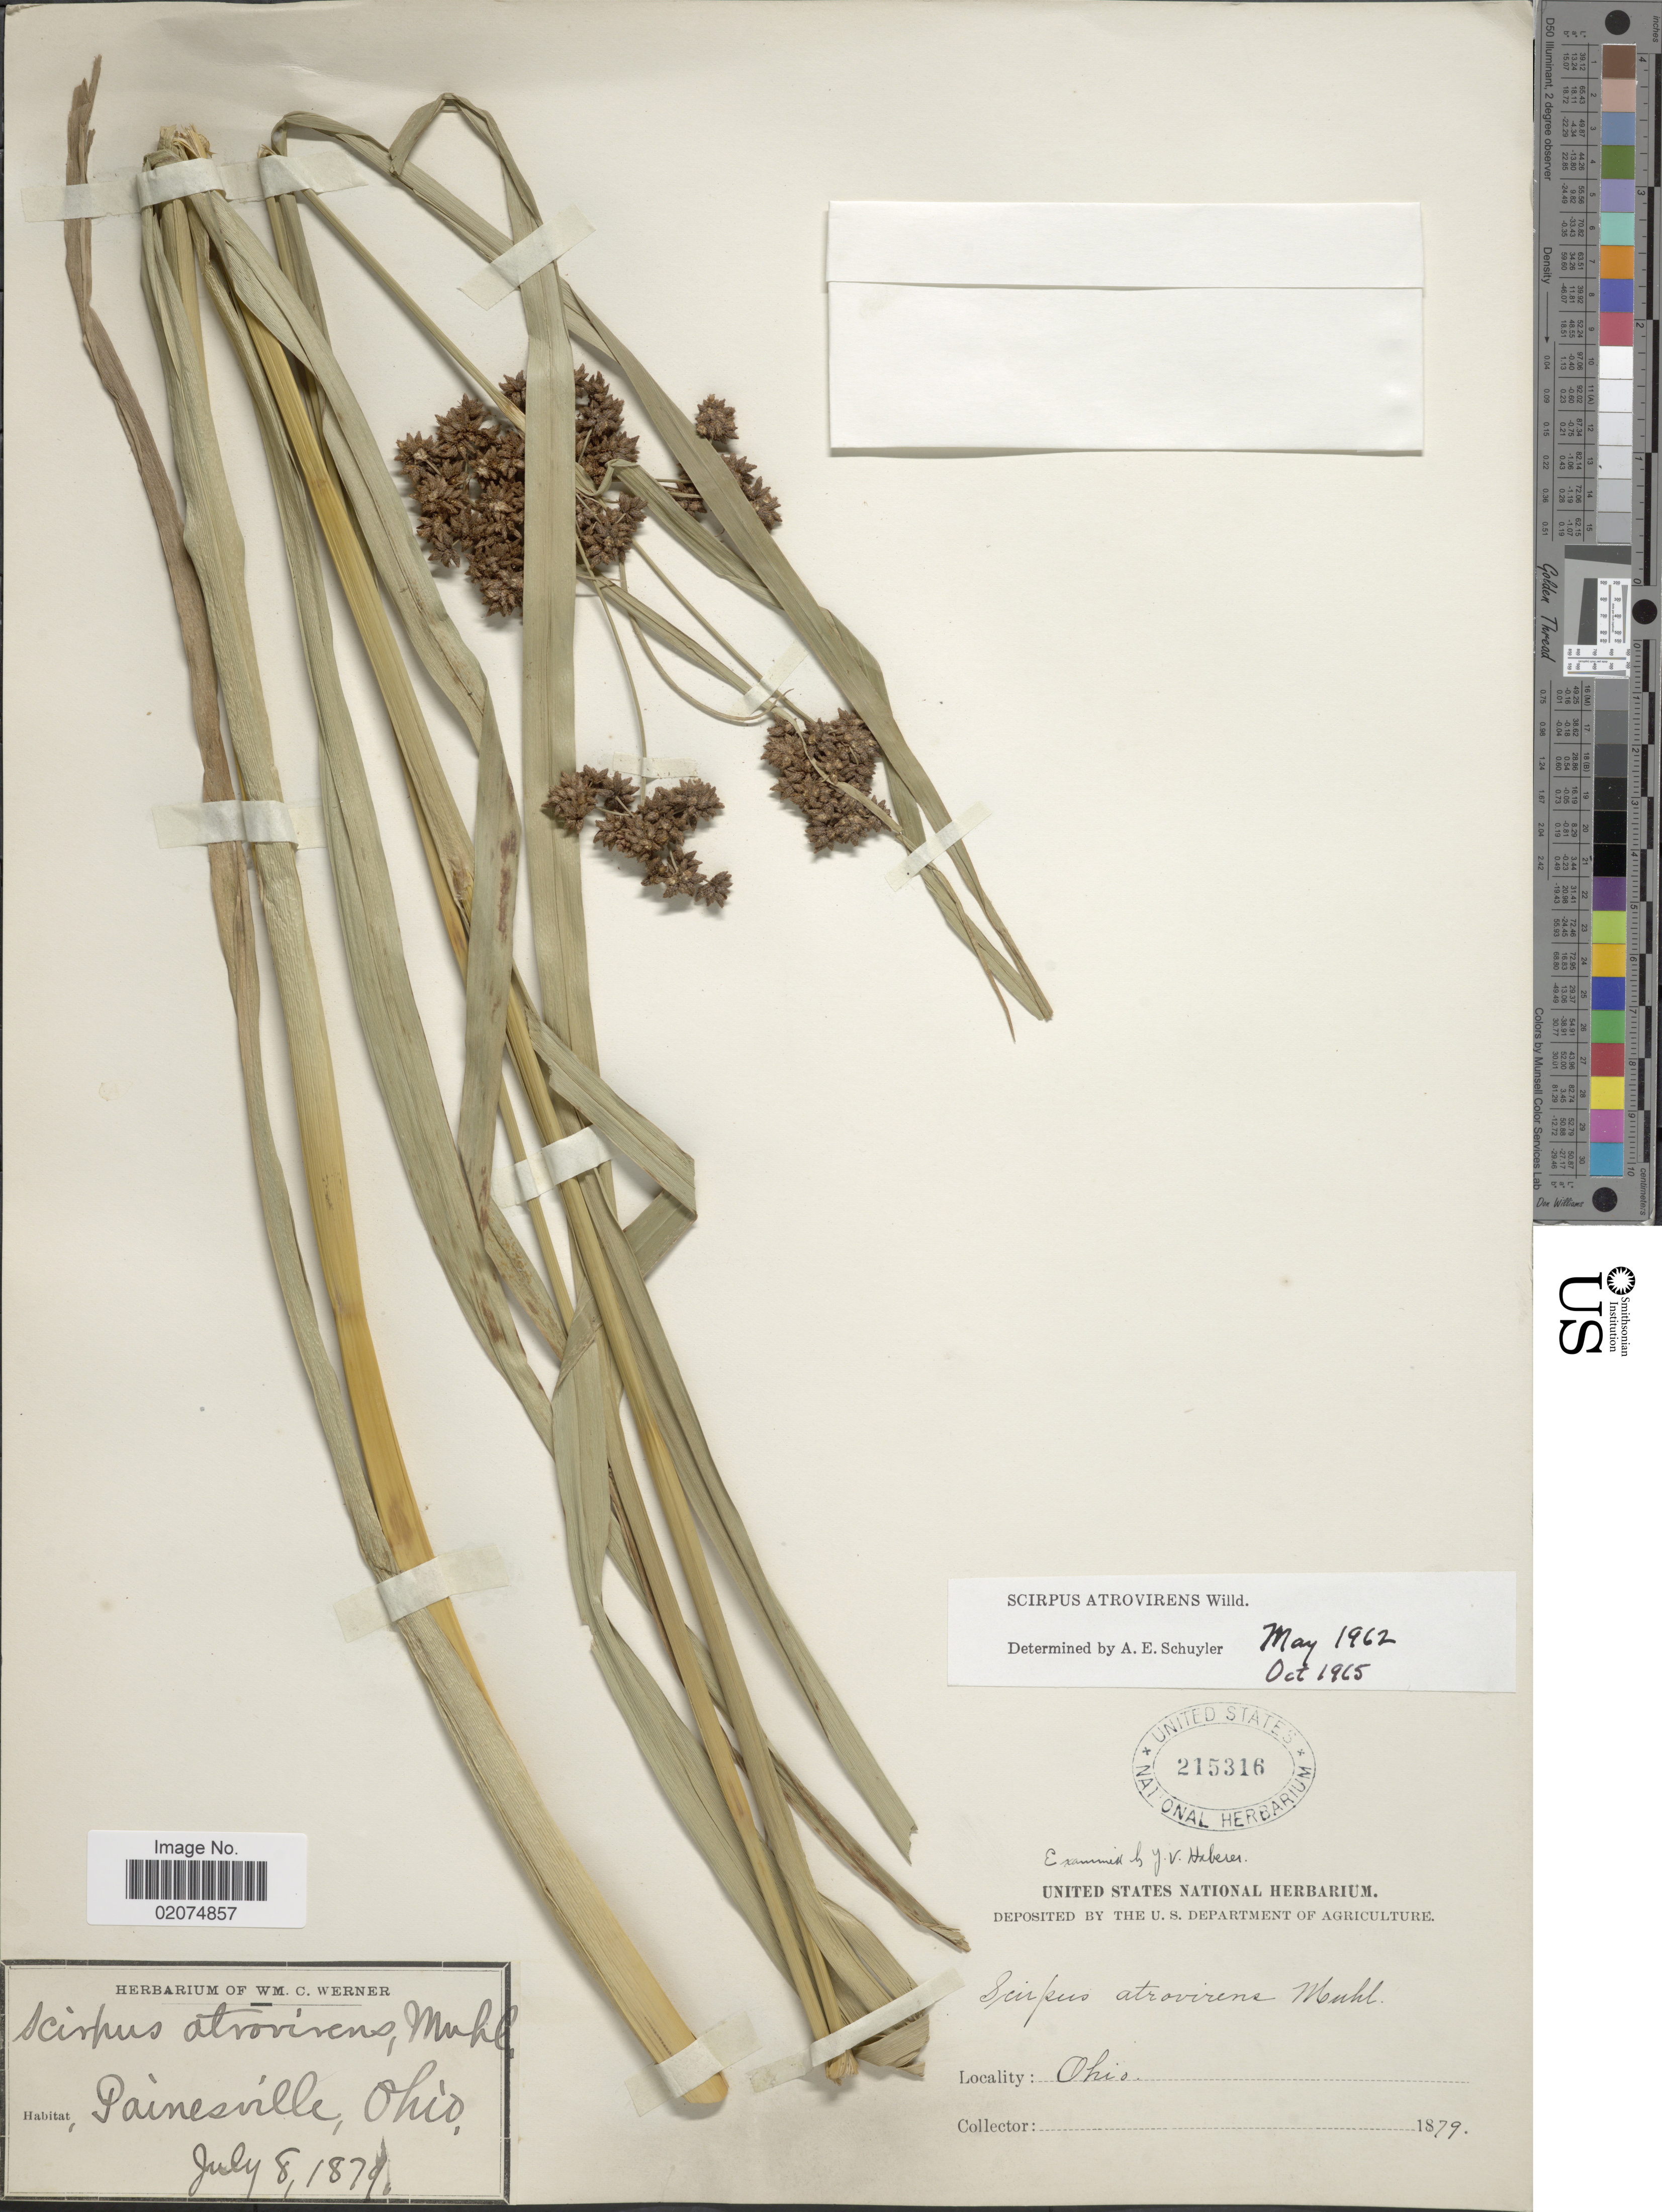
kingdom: Plantae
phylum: Tracheophyta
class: Liliopsida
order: Poales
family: Cyperaceae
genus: Scirpus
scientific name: Scirpus atrovirens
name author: Willd.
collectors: ex herb. Wm. C. Werner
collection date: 1879-07-08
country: United States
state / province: Ohio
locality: Painesville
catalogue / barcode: US 215316